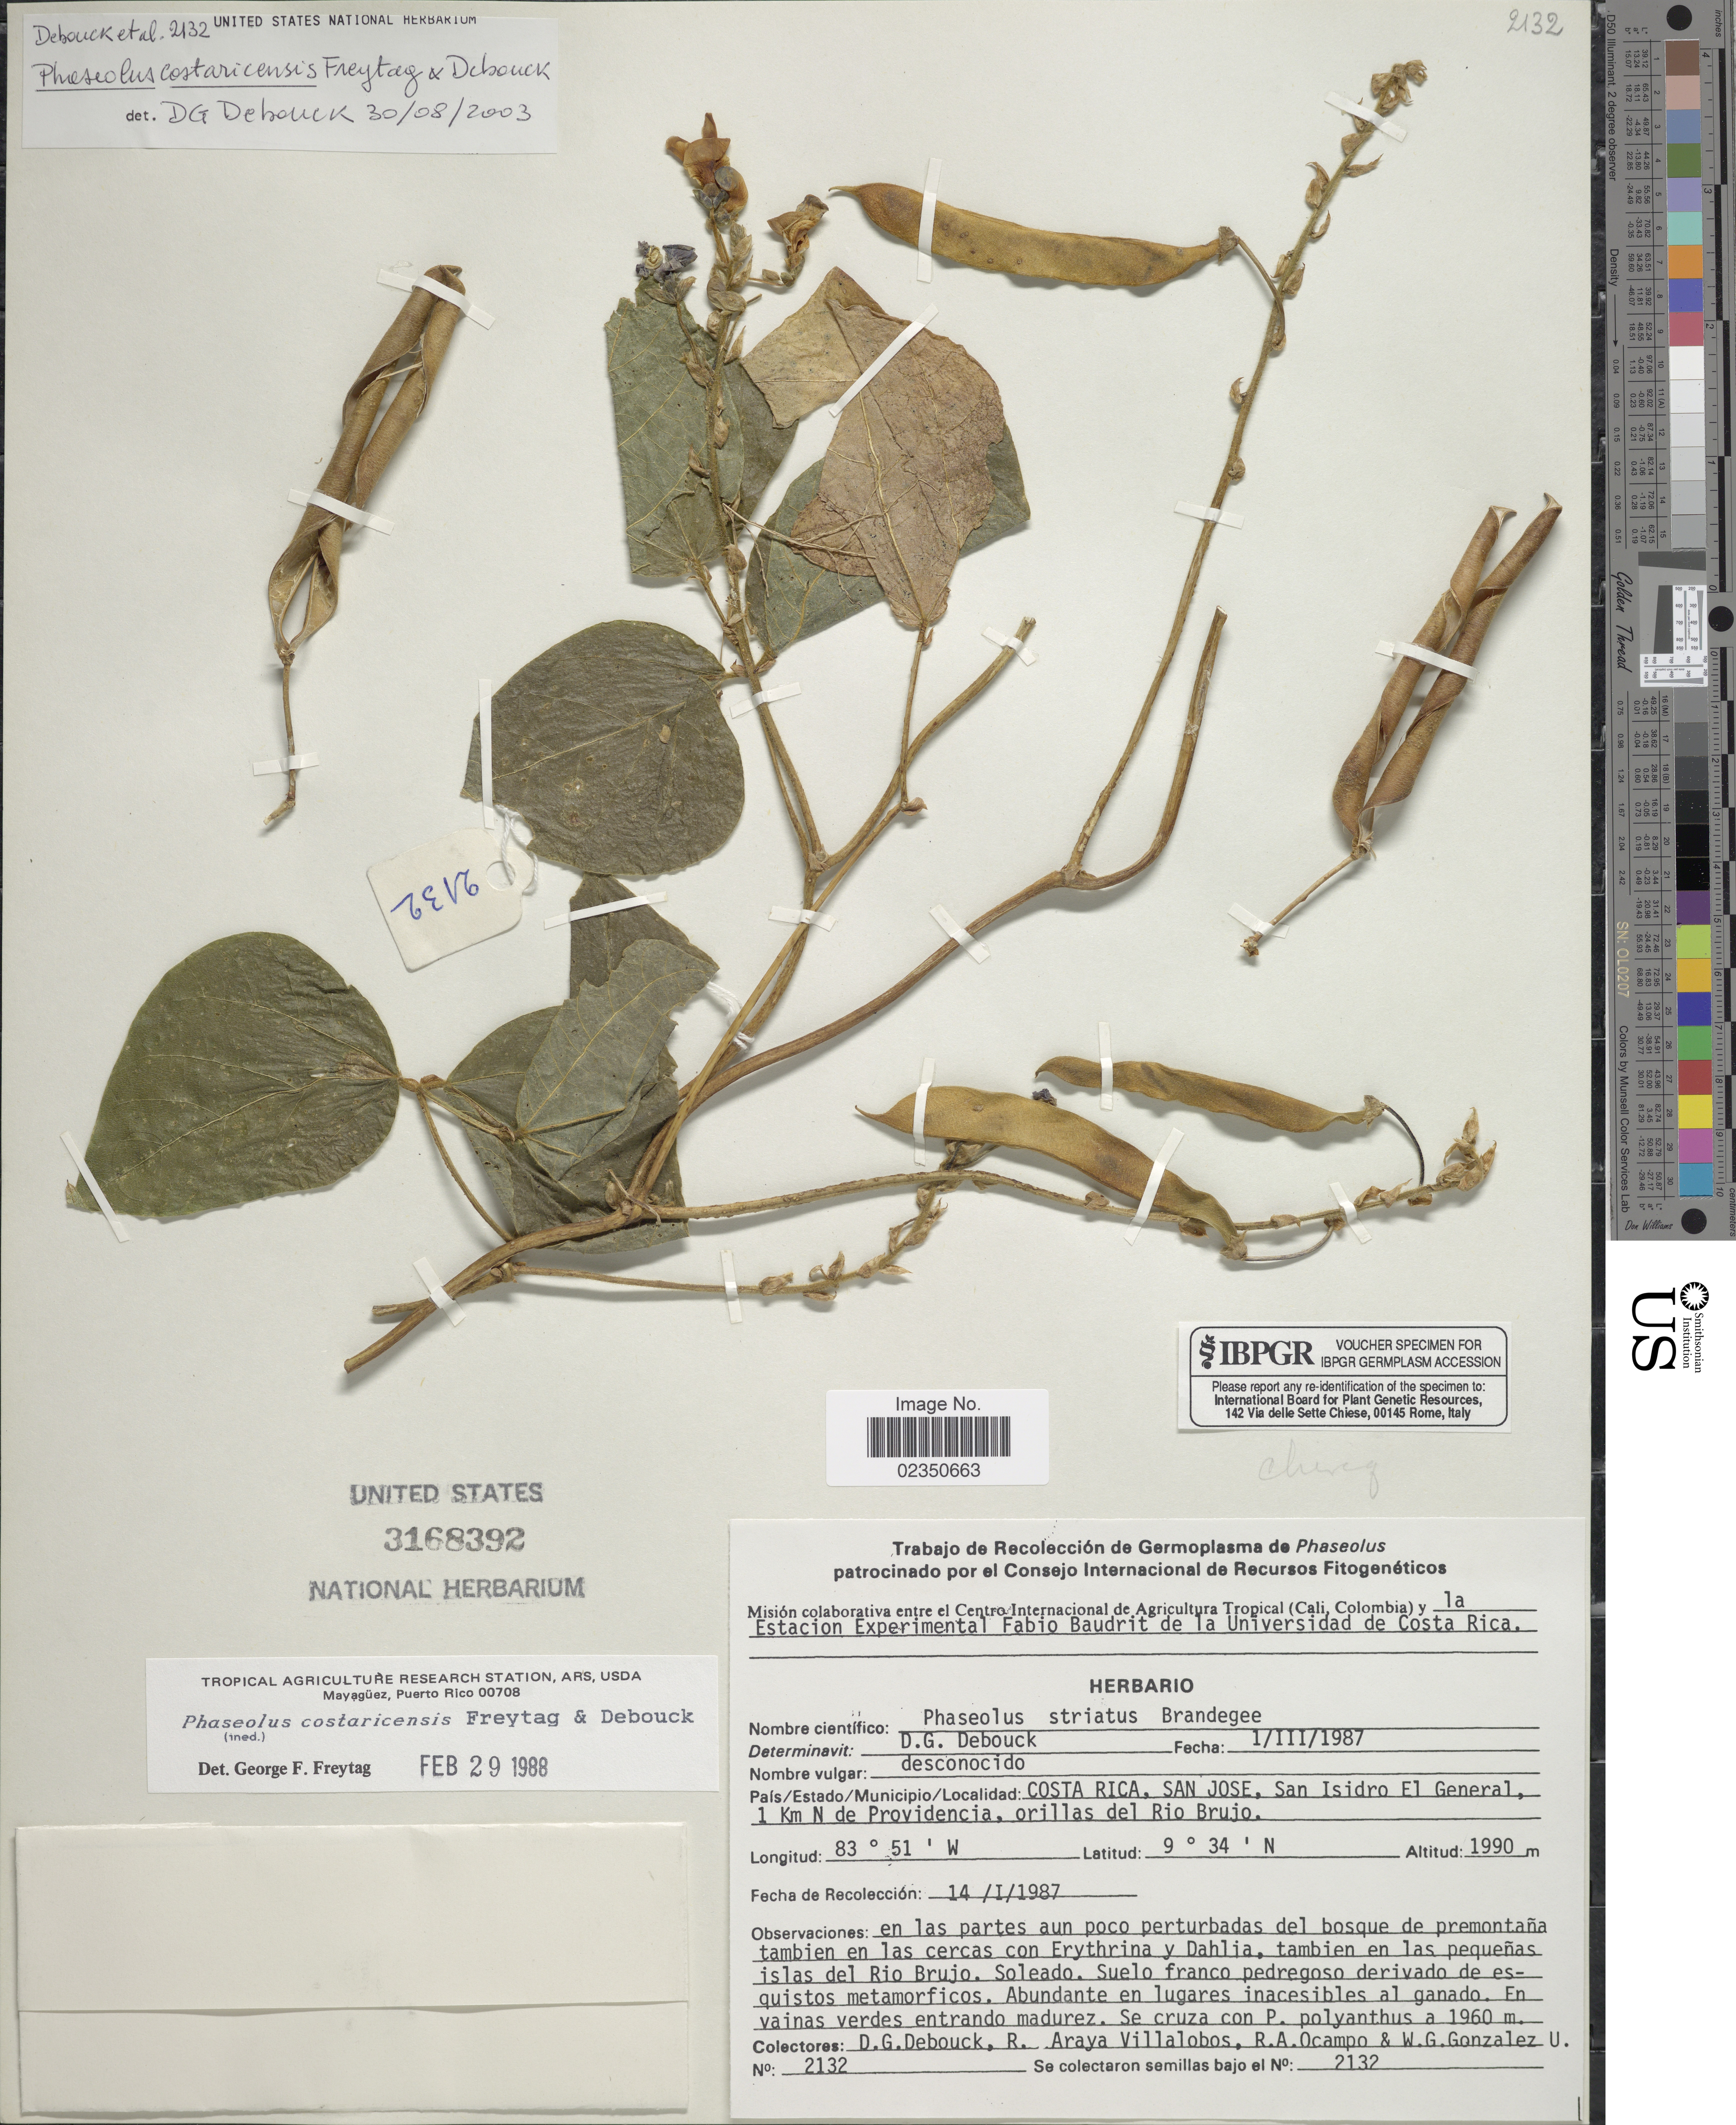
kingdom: Plantae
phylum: Tracheophyta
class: Magnoliopsida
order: Fabales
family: Fabaceae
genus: Phaseolus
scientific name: Phaseolus costaricensis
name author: Freytag & Debouck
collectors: D. Debouck, R. Araya Villalobos, R. Ocampo & W. Gonzalez U.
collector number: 2132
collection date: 1987-01-14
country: Costa Rica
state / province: San José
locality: San Isidro El General, 1 Km N de Providencia, orillas del Rio Brujo.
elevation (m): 1990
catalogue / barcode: US 3168392